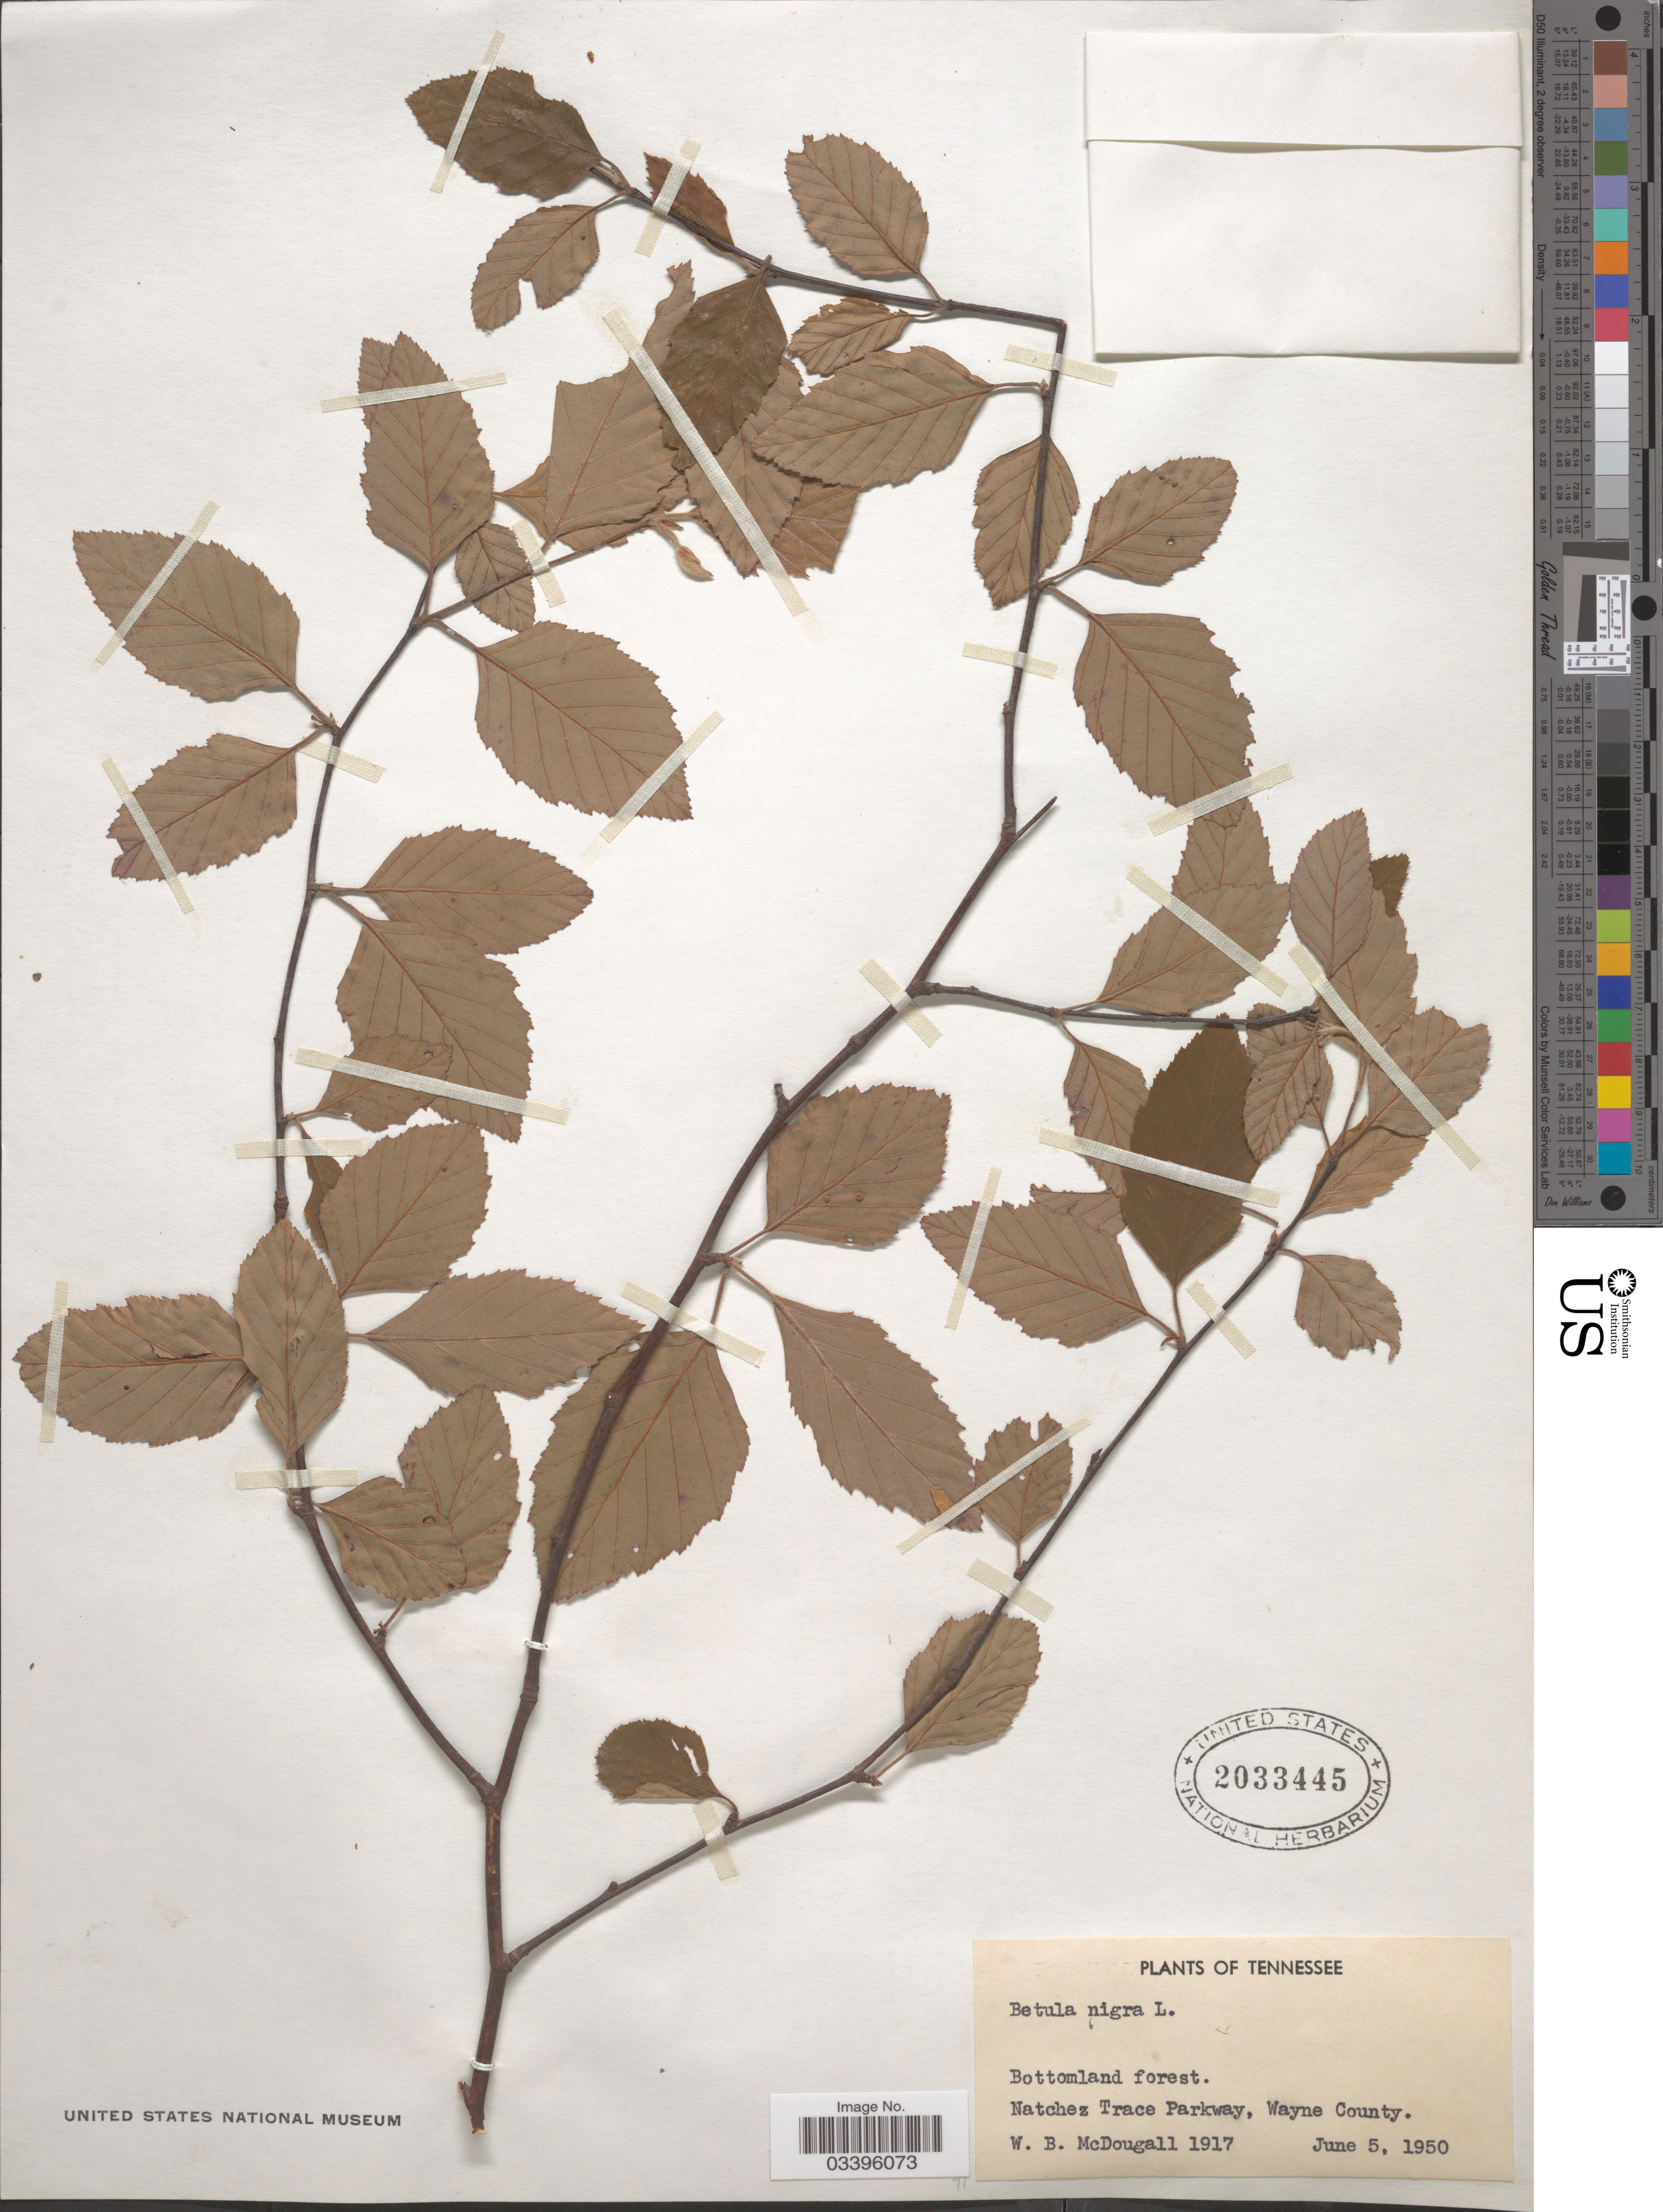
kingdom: Plantae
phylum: Tracheophyta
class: Magnoliopsida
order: Fagales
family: Betulaceae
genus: Betula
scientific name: Betula nigra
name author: L.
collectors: W. B. McDougall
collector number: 1917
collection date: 1950-06-05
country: United States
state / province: Tennessee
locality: Natchez Trace Parkway, Wayne County.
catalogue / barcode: US 2033445